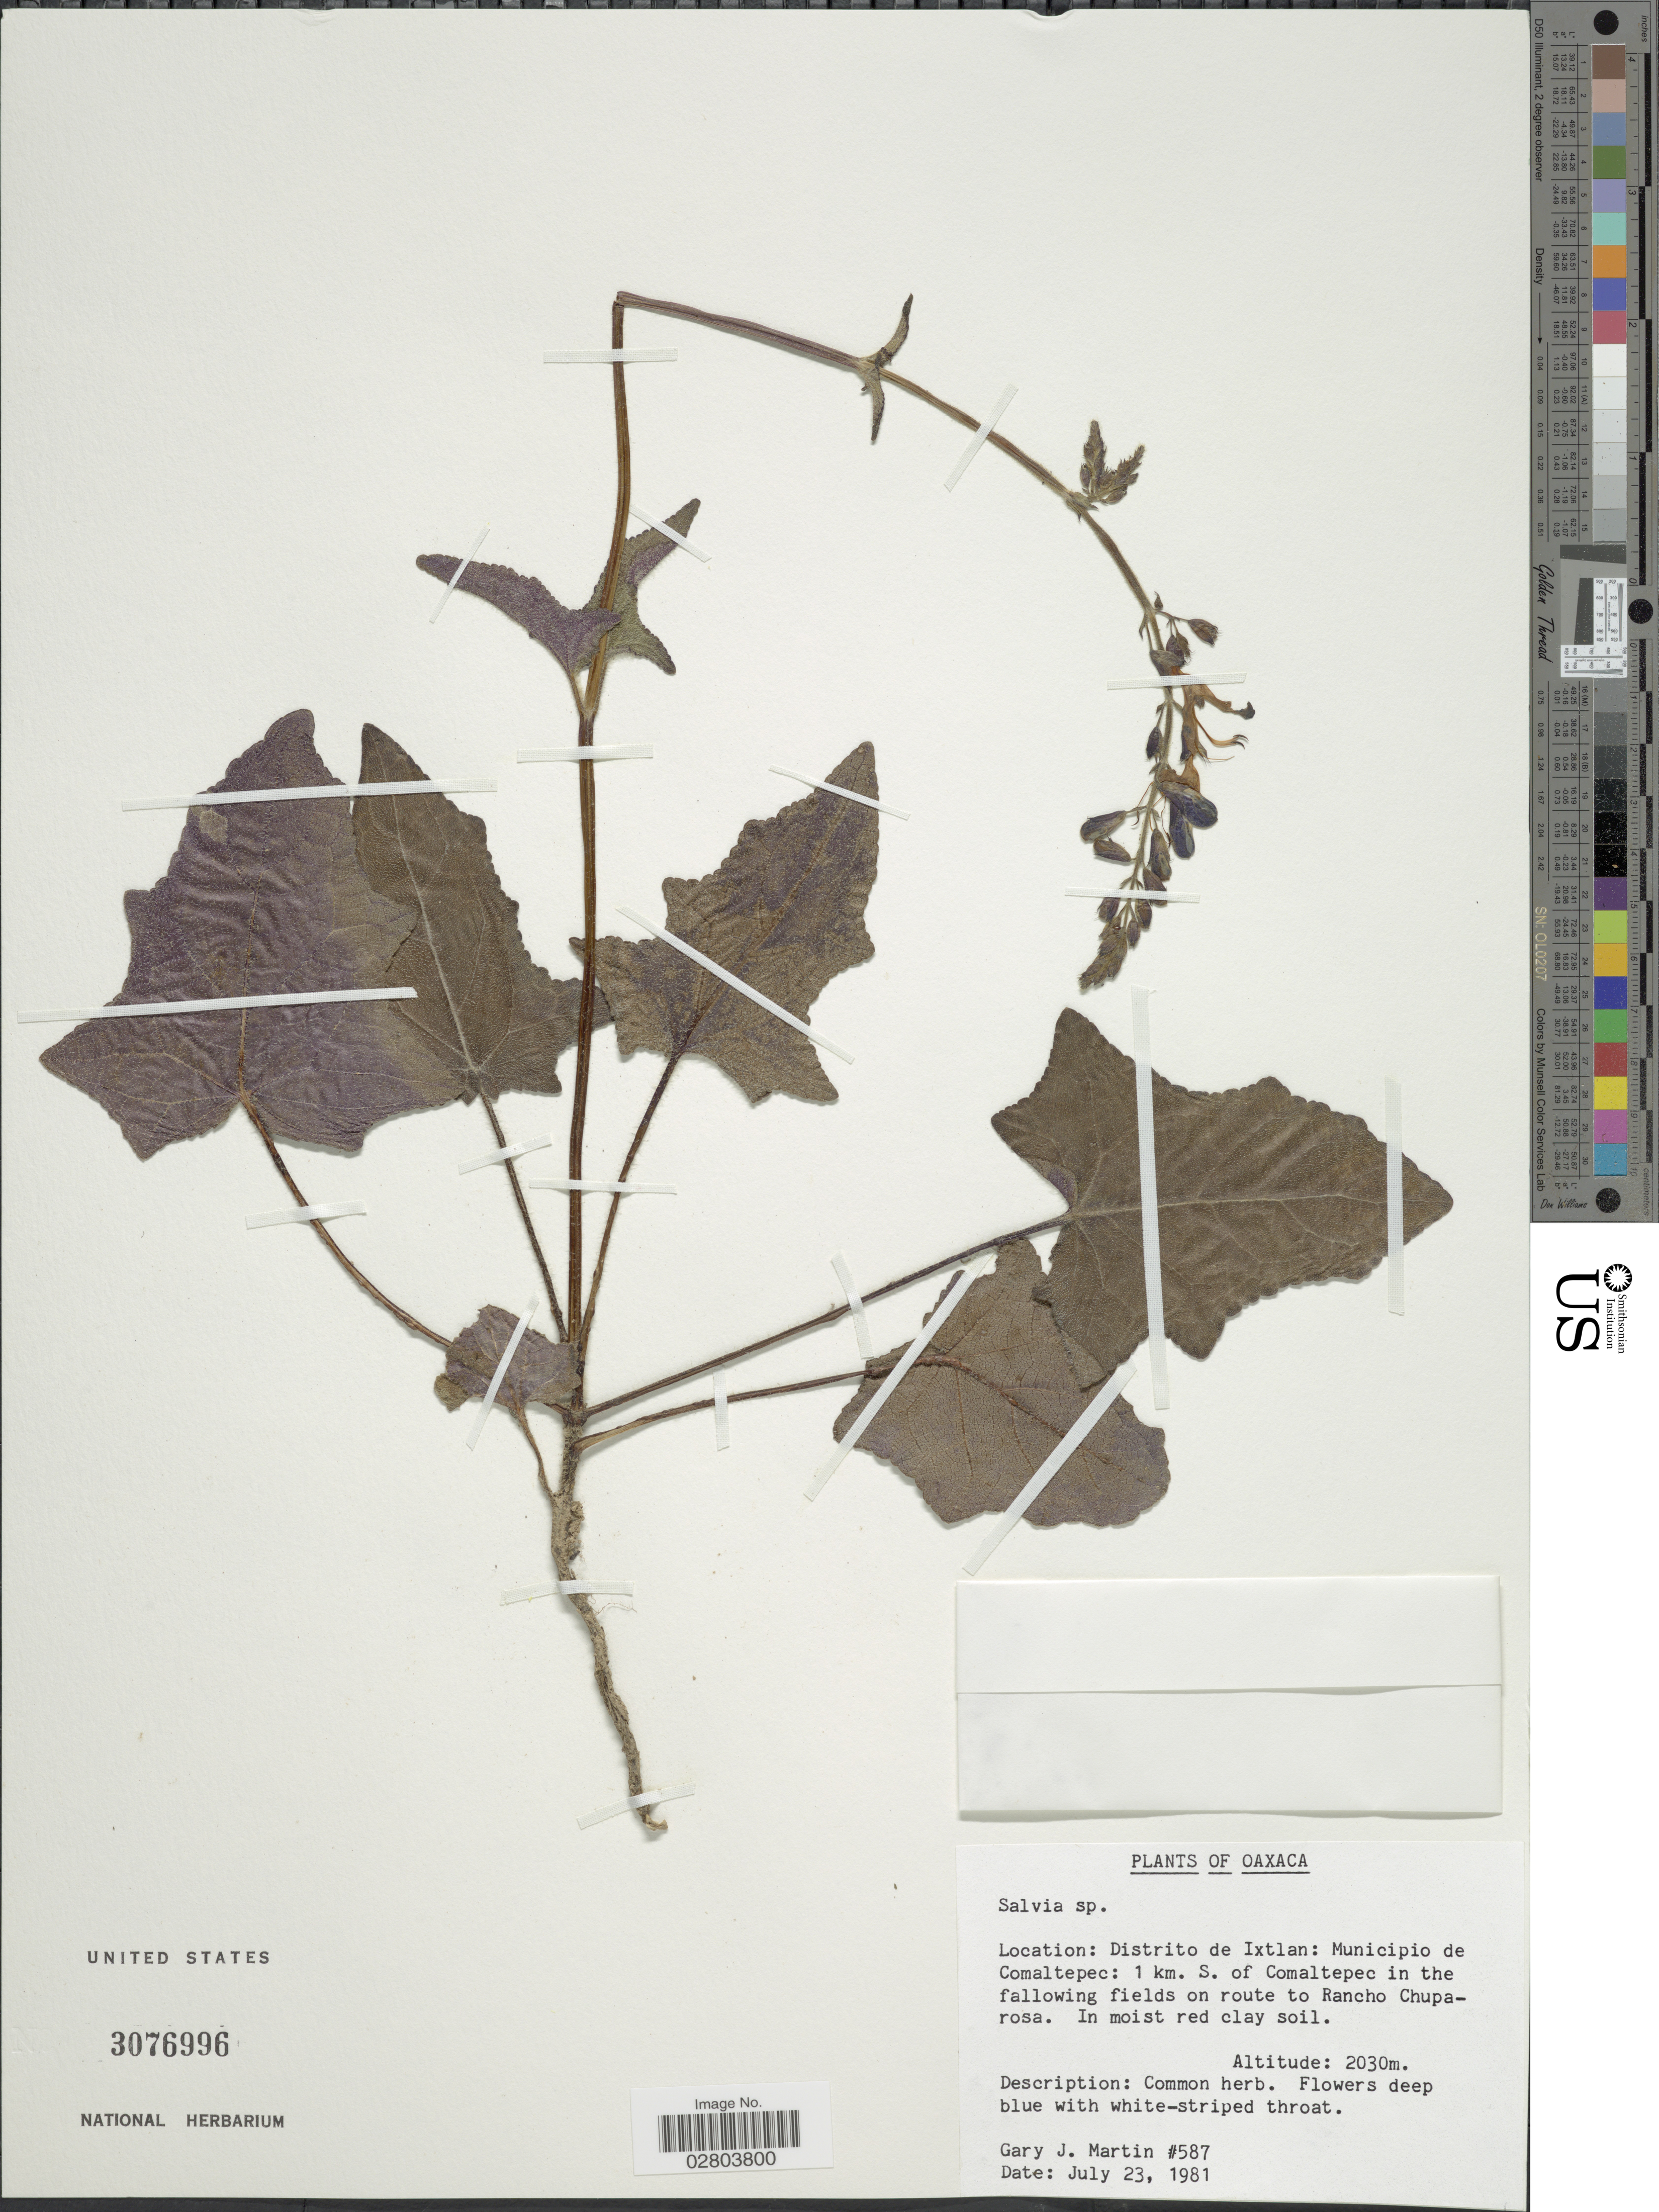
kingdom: Plantae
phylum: Tracheophyta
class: Magnoliopsida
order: Lamiales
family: Lamiaceae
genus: Salvia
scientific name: Salvia sp.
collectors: G. J. Martin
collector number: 587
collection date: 1981-07-23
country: Mexico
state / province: Oaxaca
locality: Distrito de Ixtlan: Municipio de Comaltepec: 1 km. S. of Comaltepec in the fallowing fields on route to Rancho Chuparosa.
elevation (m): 2030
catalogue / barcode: US 3076996